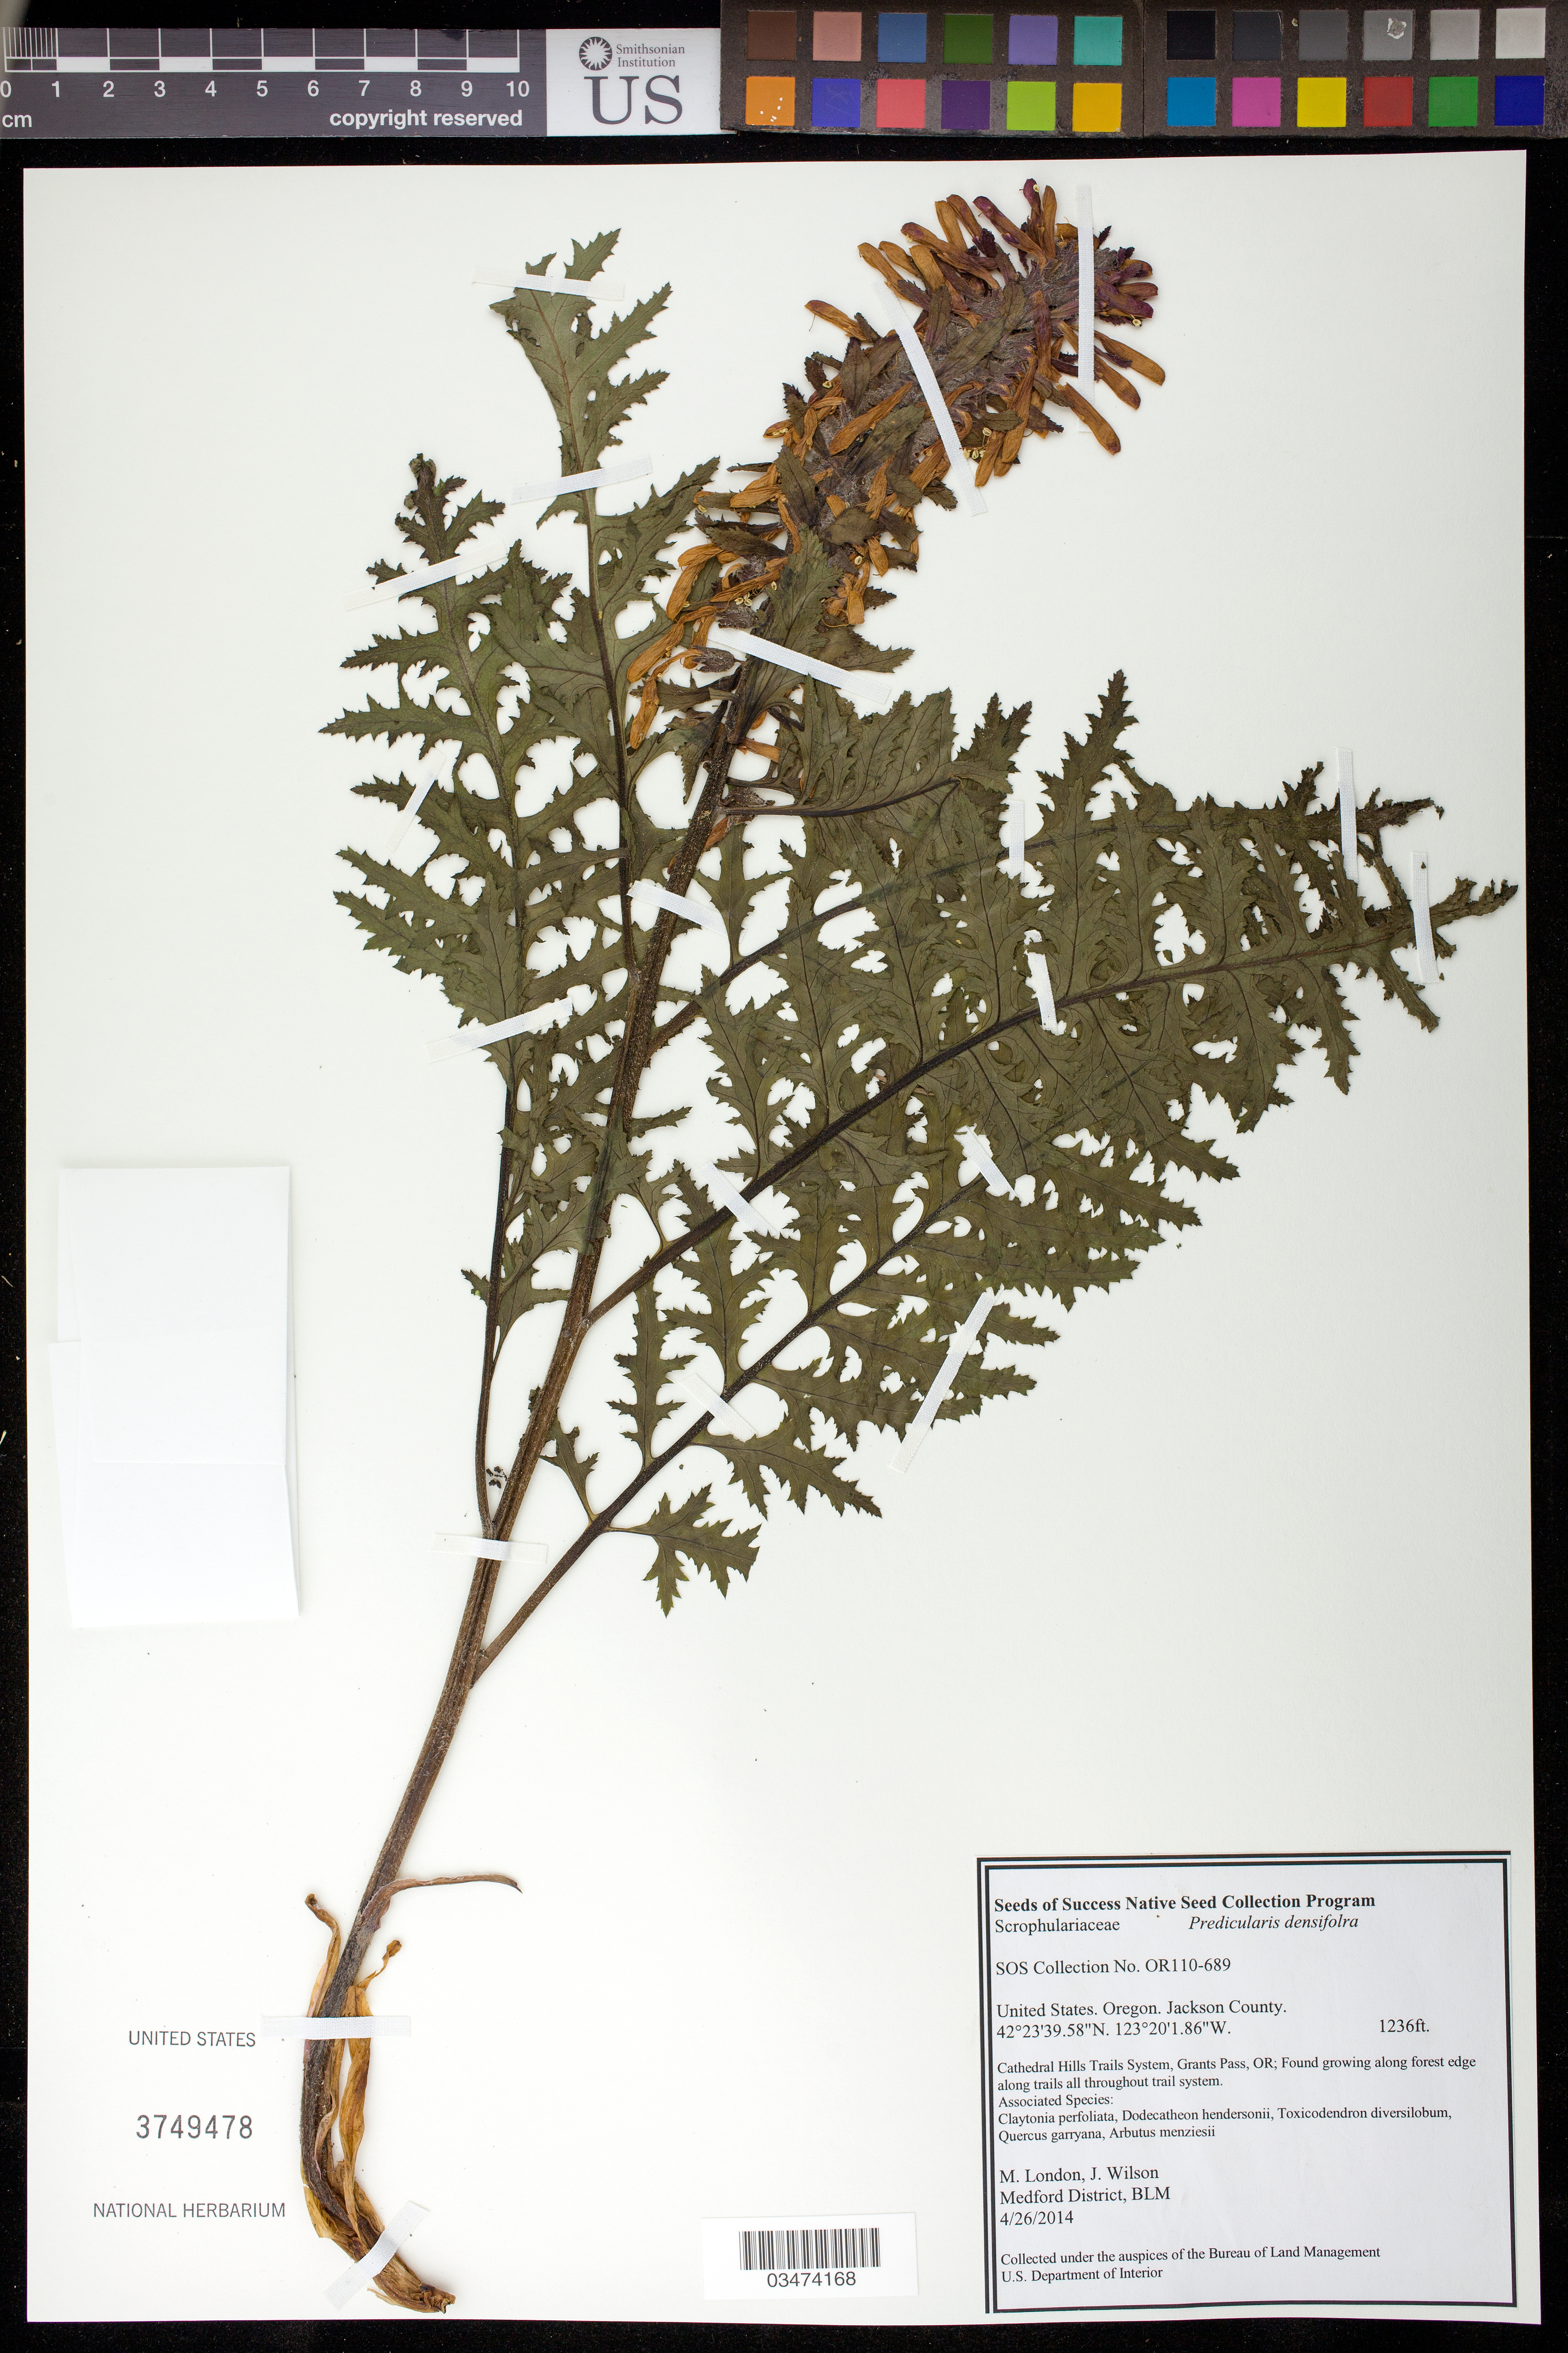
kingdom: Plantae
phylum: Tracheophyta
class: Magnoliopsida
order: Lamiales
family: Orobanchaceae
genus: Pedicularis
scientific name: Pedicularis densiflora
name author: Benth.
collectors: M. London & J. Wilson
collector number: OR110-689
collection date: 2014-04-26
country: United States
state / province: Oregon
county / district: Jackson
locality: Cathedral Hills Trails System, Grants Pass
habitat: Associated species: Claytonia perfoliata, Dodecatheon hendersonii, Toxicodendron diversilobum, Quercus garryana, Arbutus menziesii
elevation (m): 377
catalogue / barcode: US 3749478